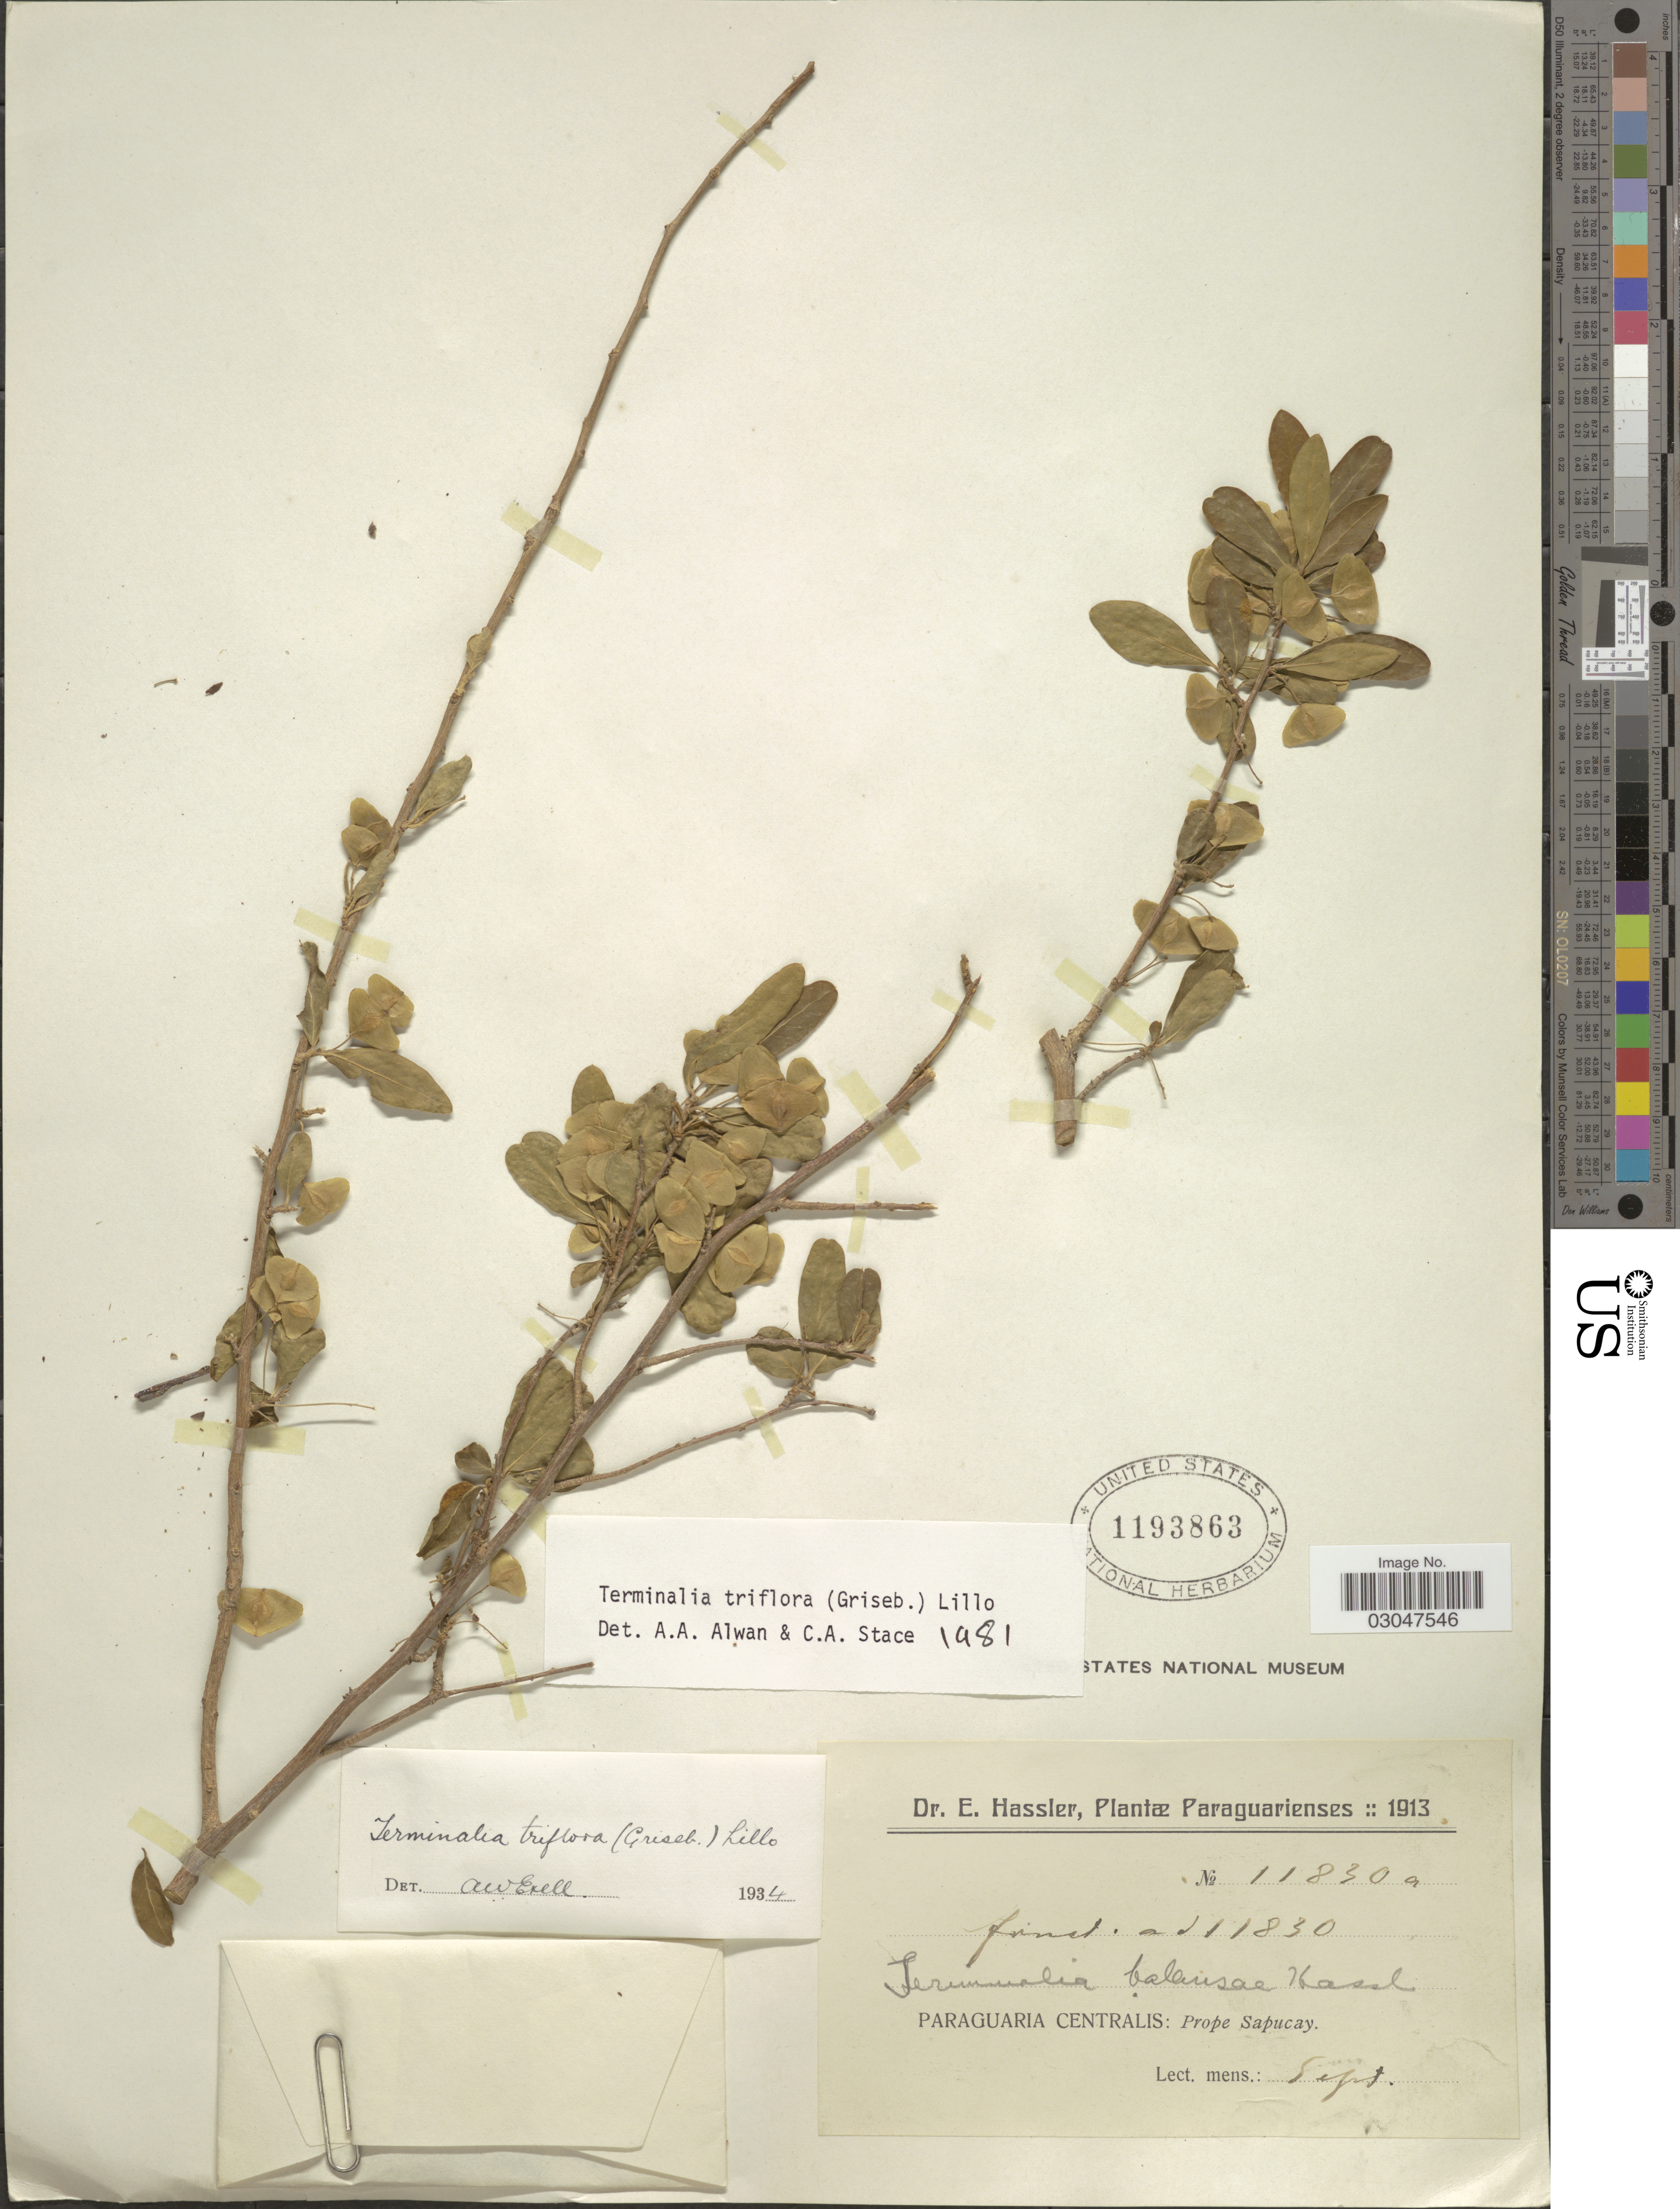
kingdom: Plantae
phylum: Tracheophyta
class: Magnoliopsida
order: Myrtales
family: Combretaceae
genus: Terminalia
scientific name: Terminalia triflora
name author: (Griseb.) Lillo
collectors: E. Hassler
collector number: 11830a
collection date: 1913-09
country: Paraguay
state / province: Paraguari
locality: Paraguaria Centralis: Prope Sapucay.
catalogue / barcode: US 1193863